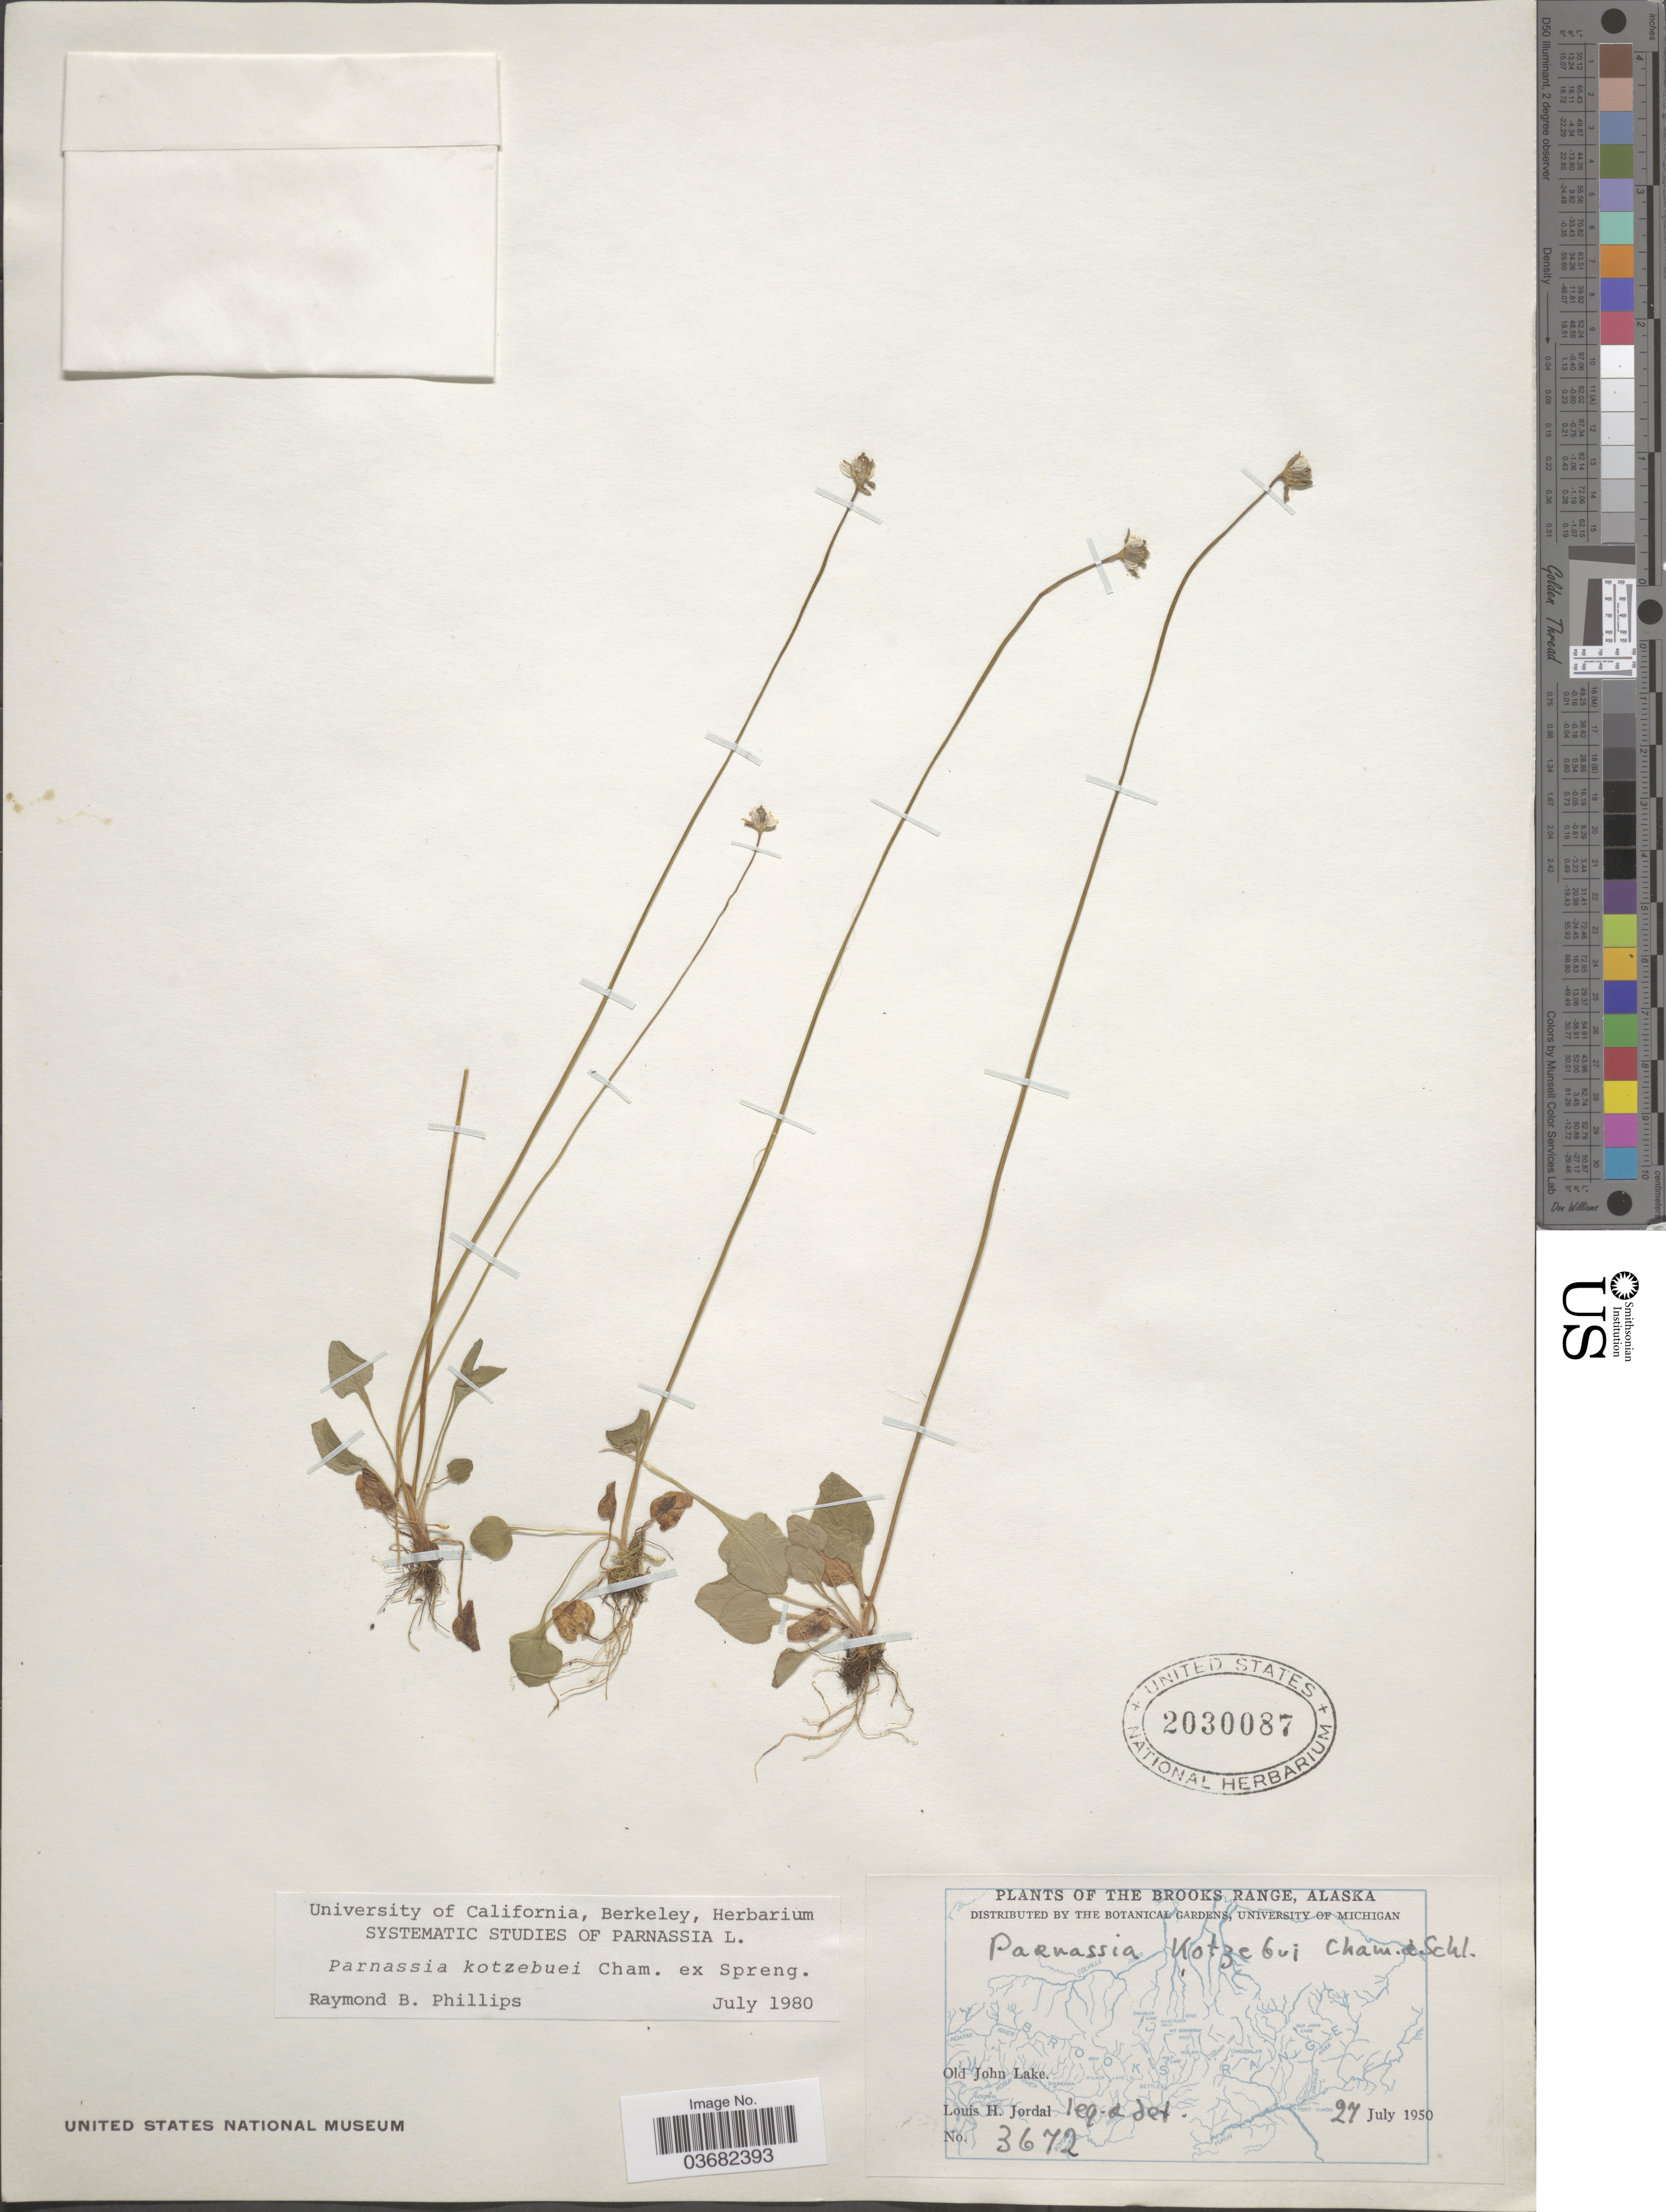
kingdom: Plantae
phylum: Tracheophyta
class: Magnoliopsida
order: Celastrales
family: Parnassiaceae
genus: Parnassia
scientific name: Parnassia kotzebuei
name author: Cham. ex Spreng.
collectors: L. Jordal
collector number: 3672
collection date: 1950-07-27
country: United States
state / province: Alaska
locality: Brooks Range. Old John Lake.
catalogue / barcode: US 2030087